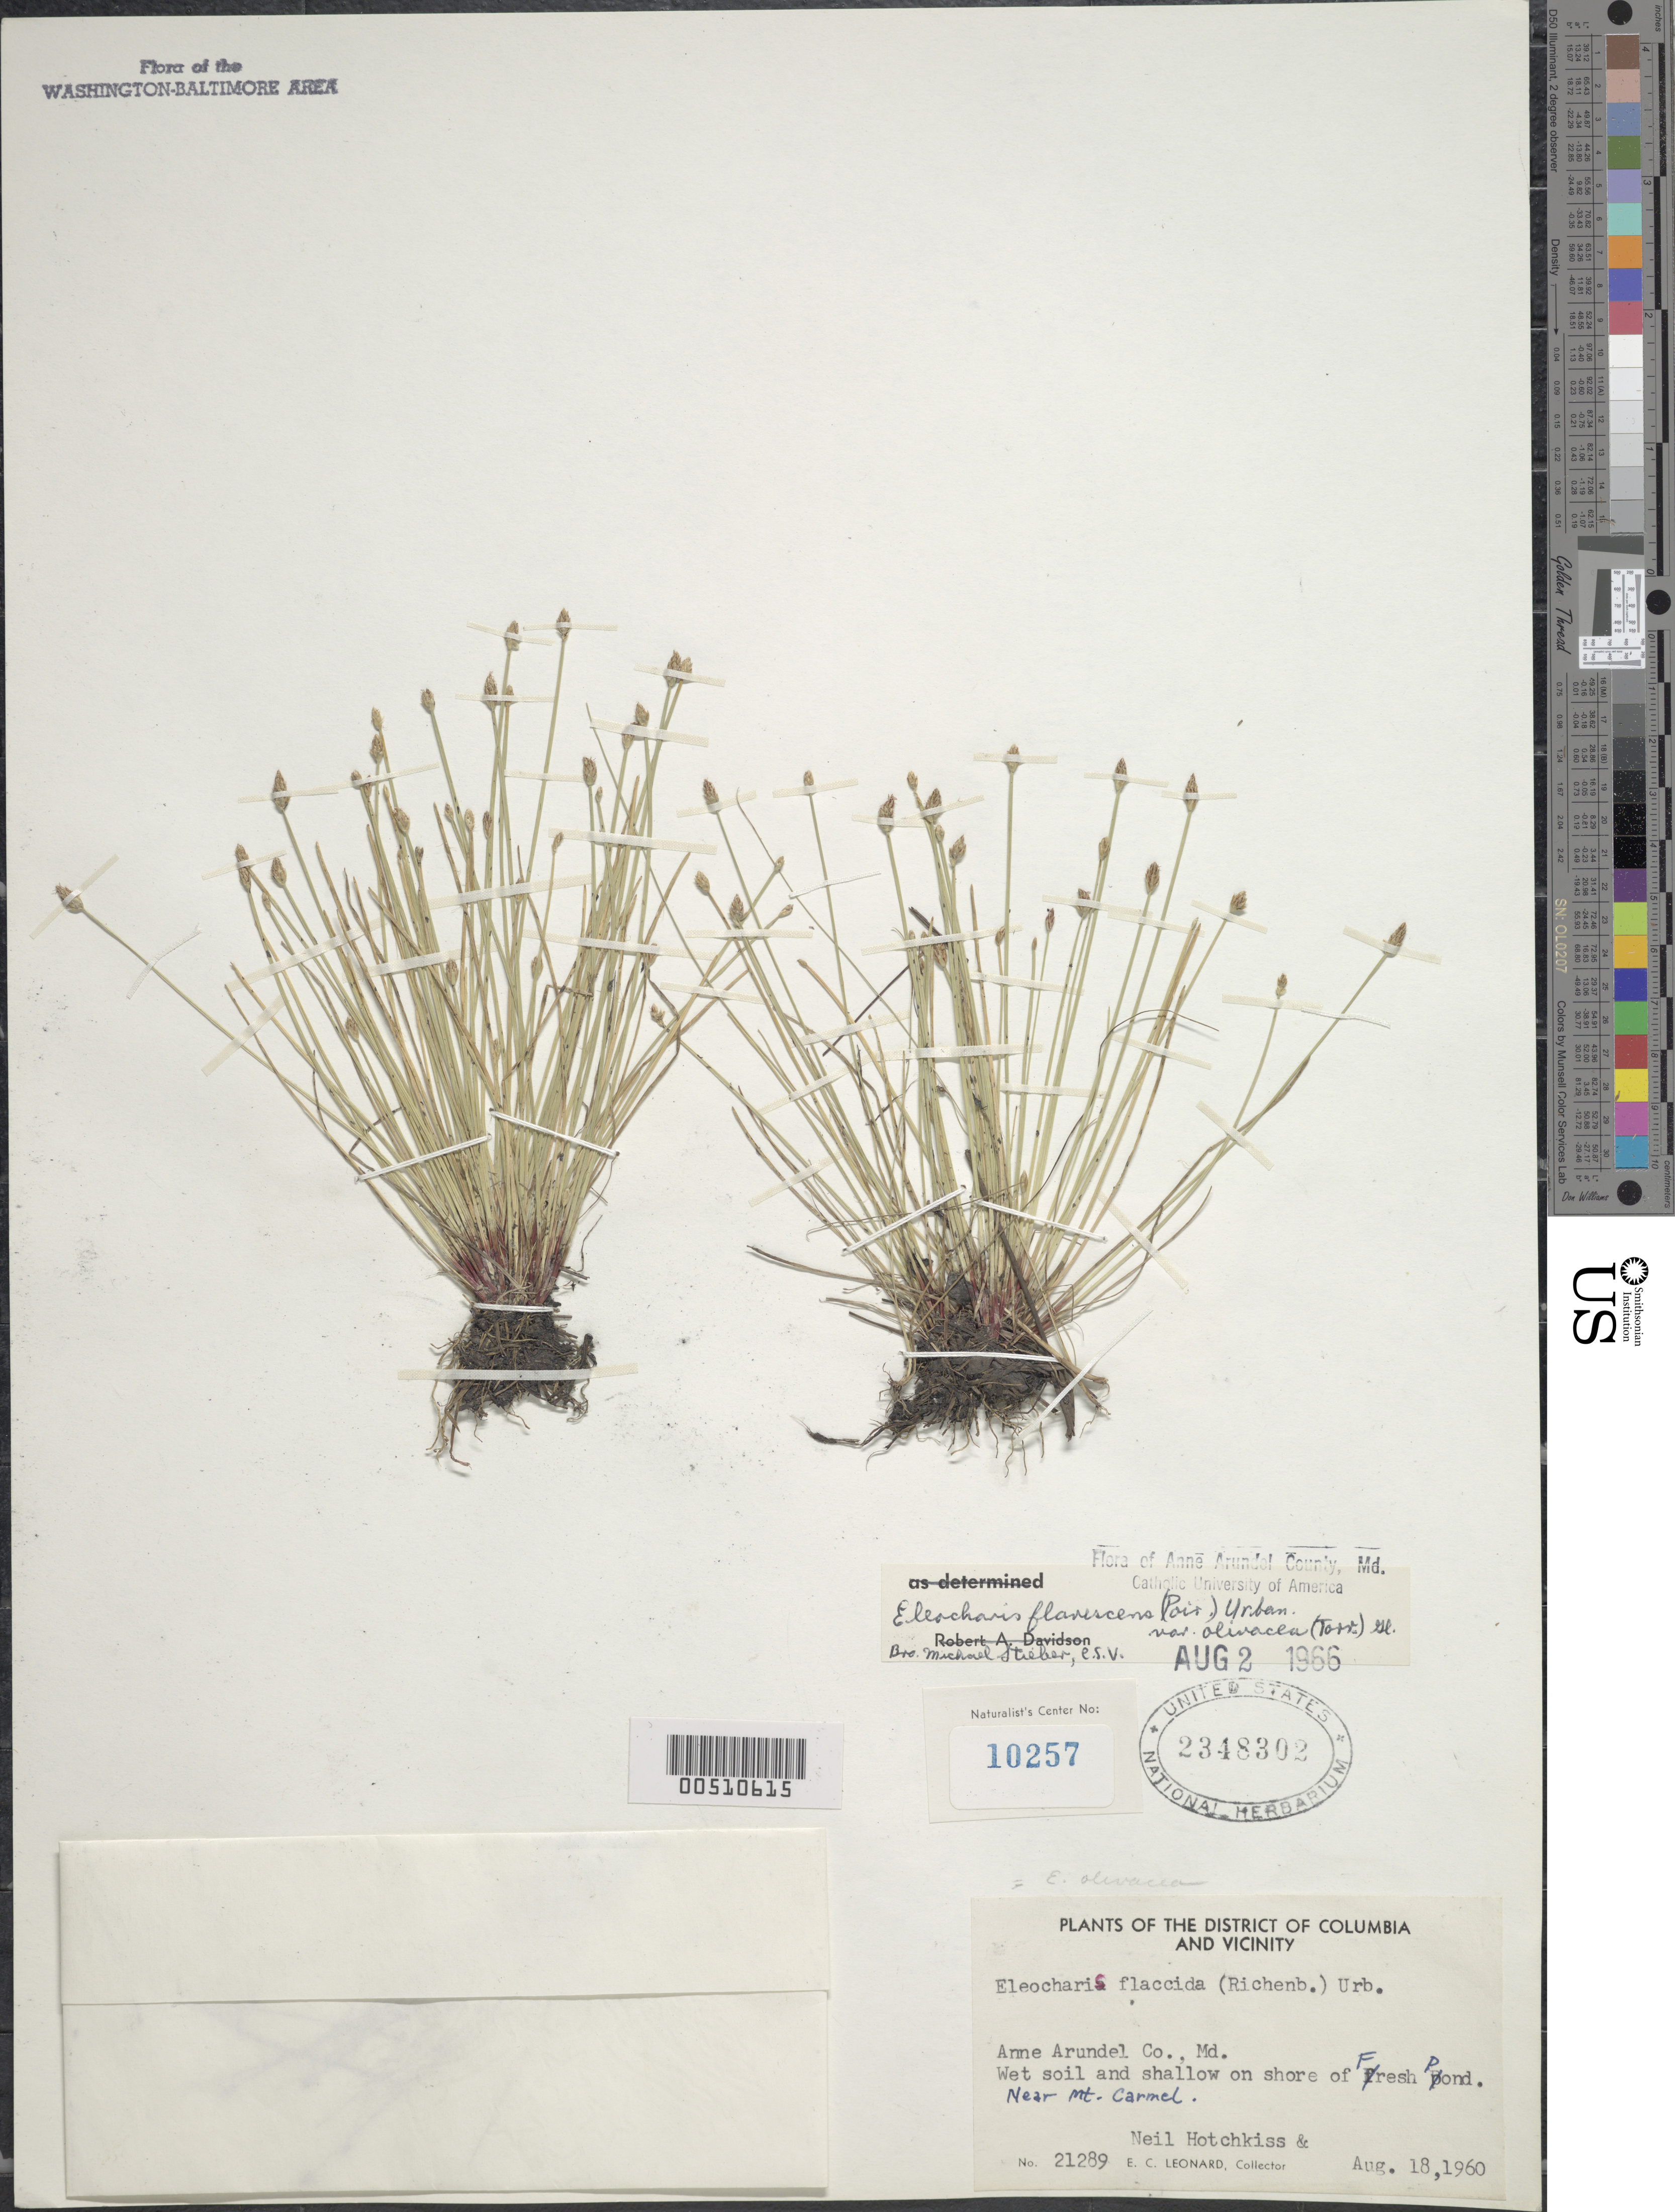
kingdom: Plantae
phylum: Tracheophyta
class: Liliopsida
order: Poales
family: Cyperaceae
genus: Eleocharis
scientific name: Eleocharis olivacea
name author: Torr.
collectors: N. Hotchkiss & E. C. Leonard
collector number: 21289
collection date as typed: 18 Aug 1960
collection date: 1960-08-18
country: United States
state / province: Maryland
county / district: Anne Arundel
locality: Fresh Pond, near Mt Carmel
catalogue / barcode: US 2348302